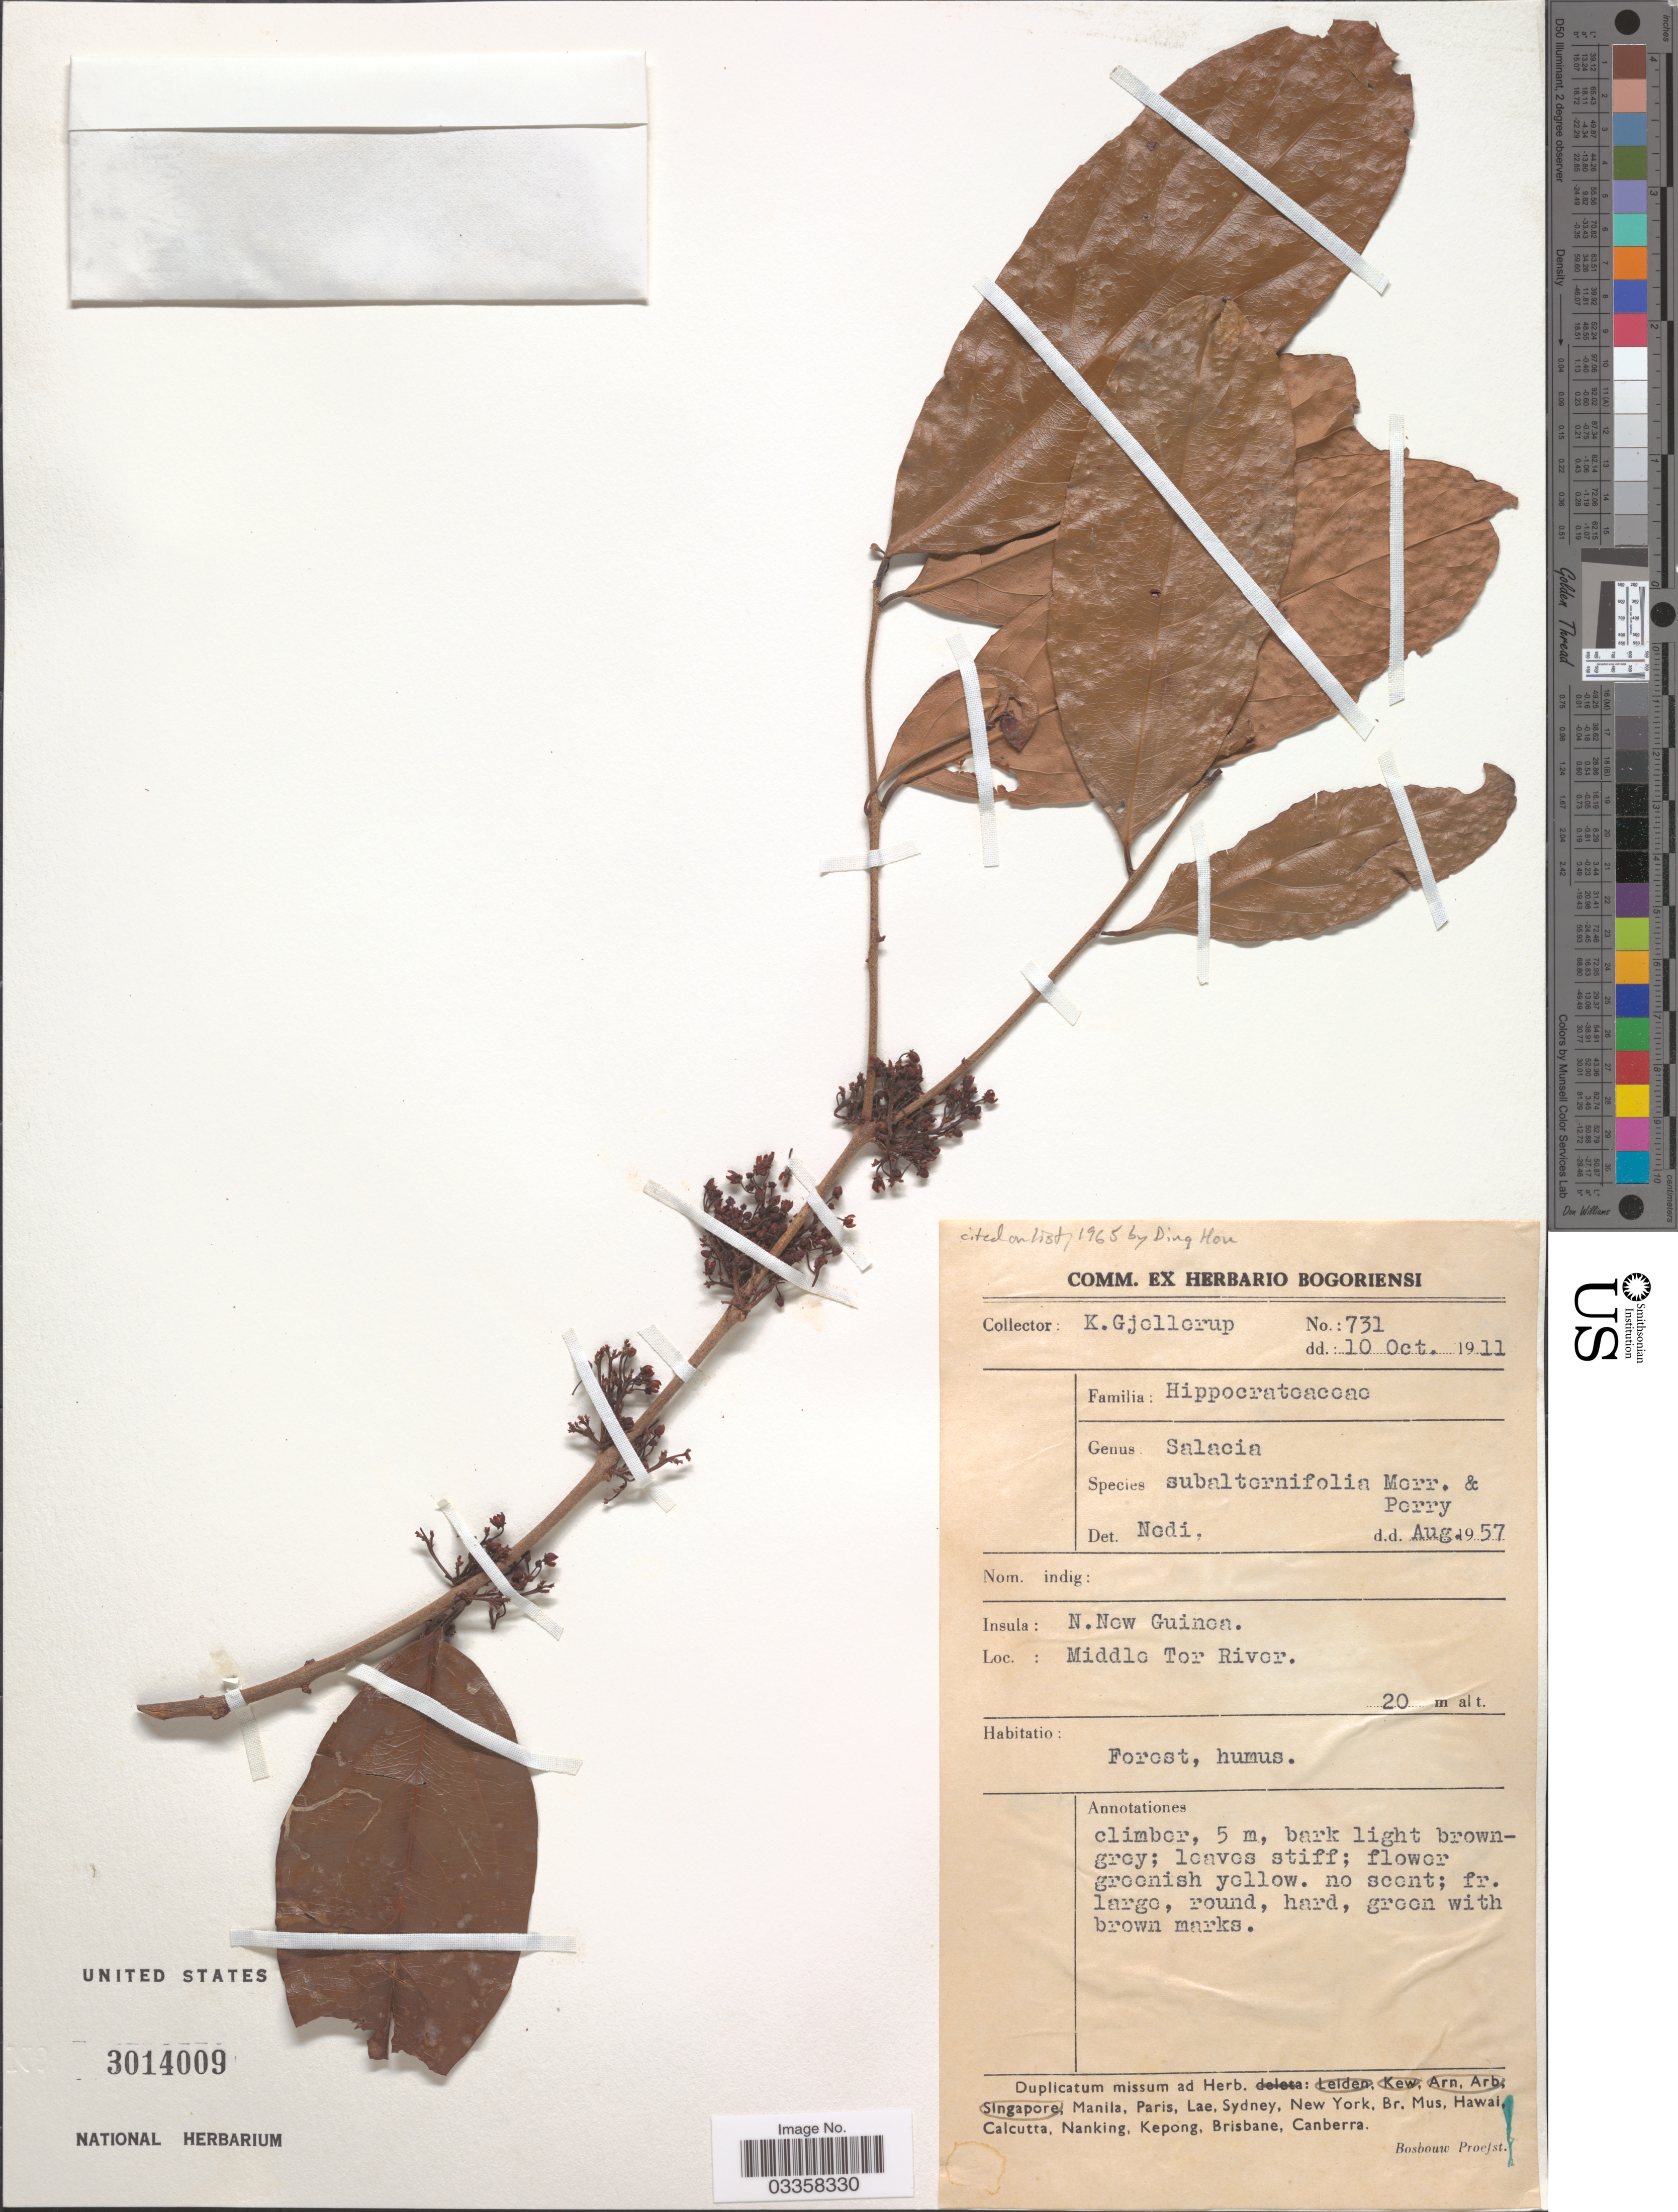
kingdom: Plantae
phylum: Tracheophyta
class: Magnoliopsida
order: Celastrales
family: Celastraceae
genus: Salacia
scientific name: Salacia subalternifolia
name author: Merr. & L.M. Perry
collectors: K. Gjollorup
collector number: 731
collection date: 1911-10-10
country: Indonesia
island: New Guinea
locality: Insula: N. New Guinea. Middle Tor River.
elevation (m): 20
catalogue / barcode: US 3014009